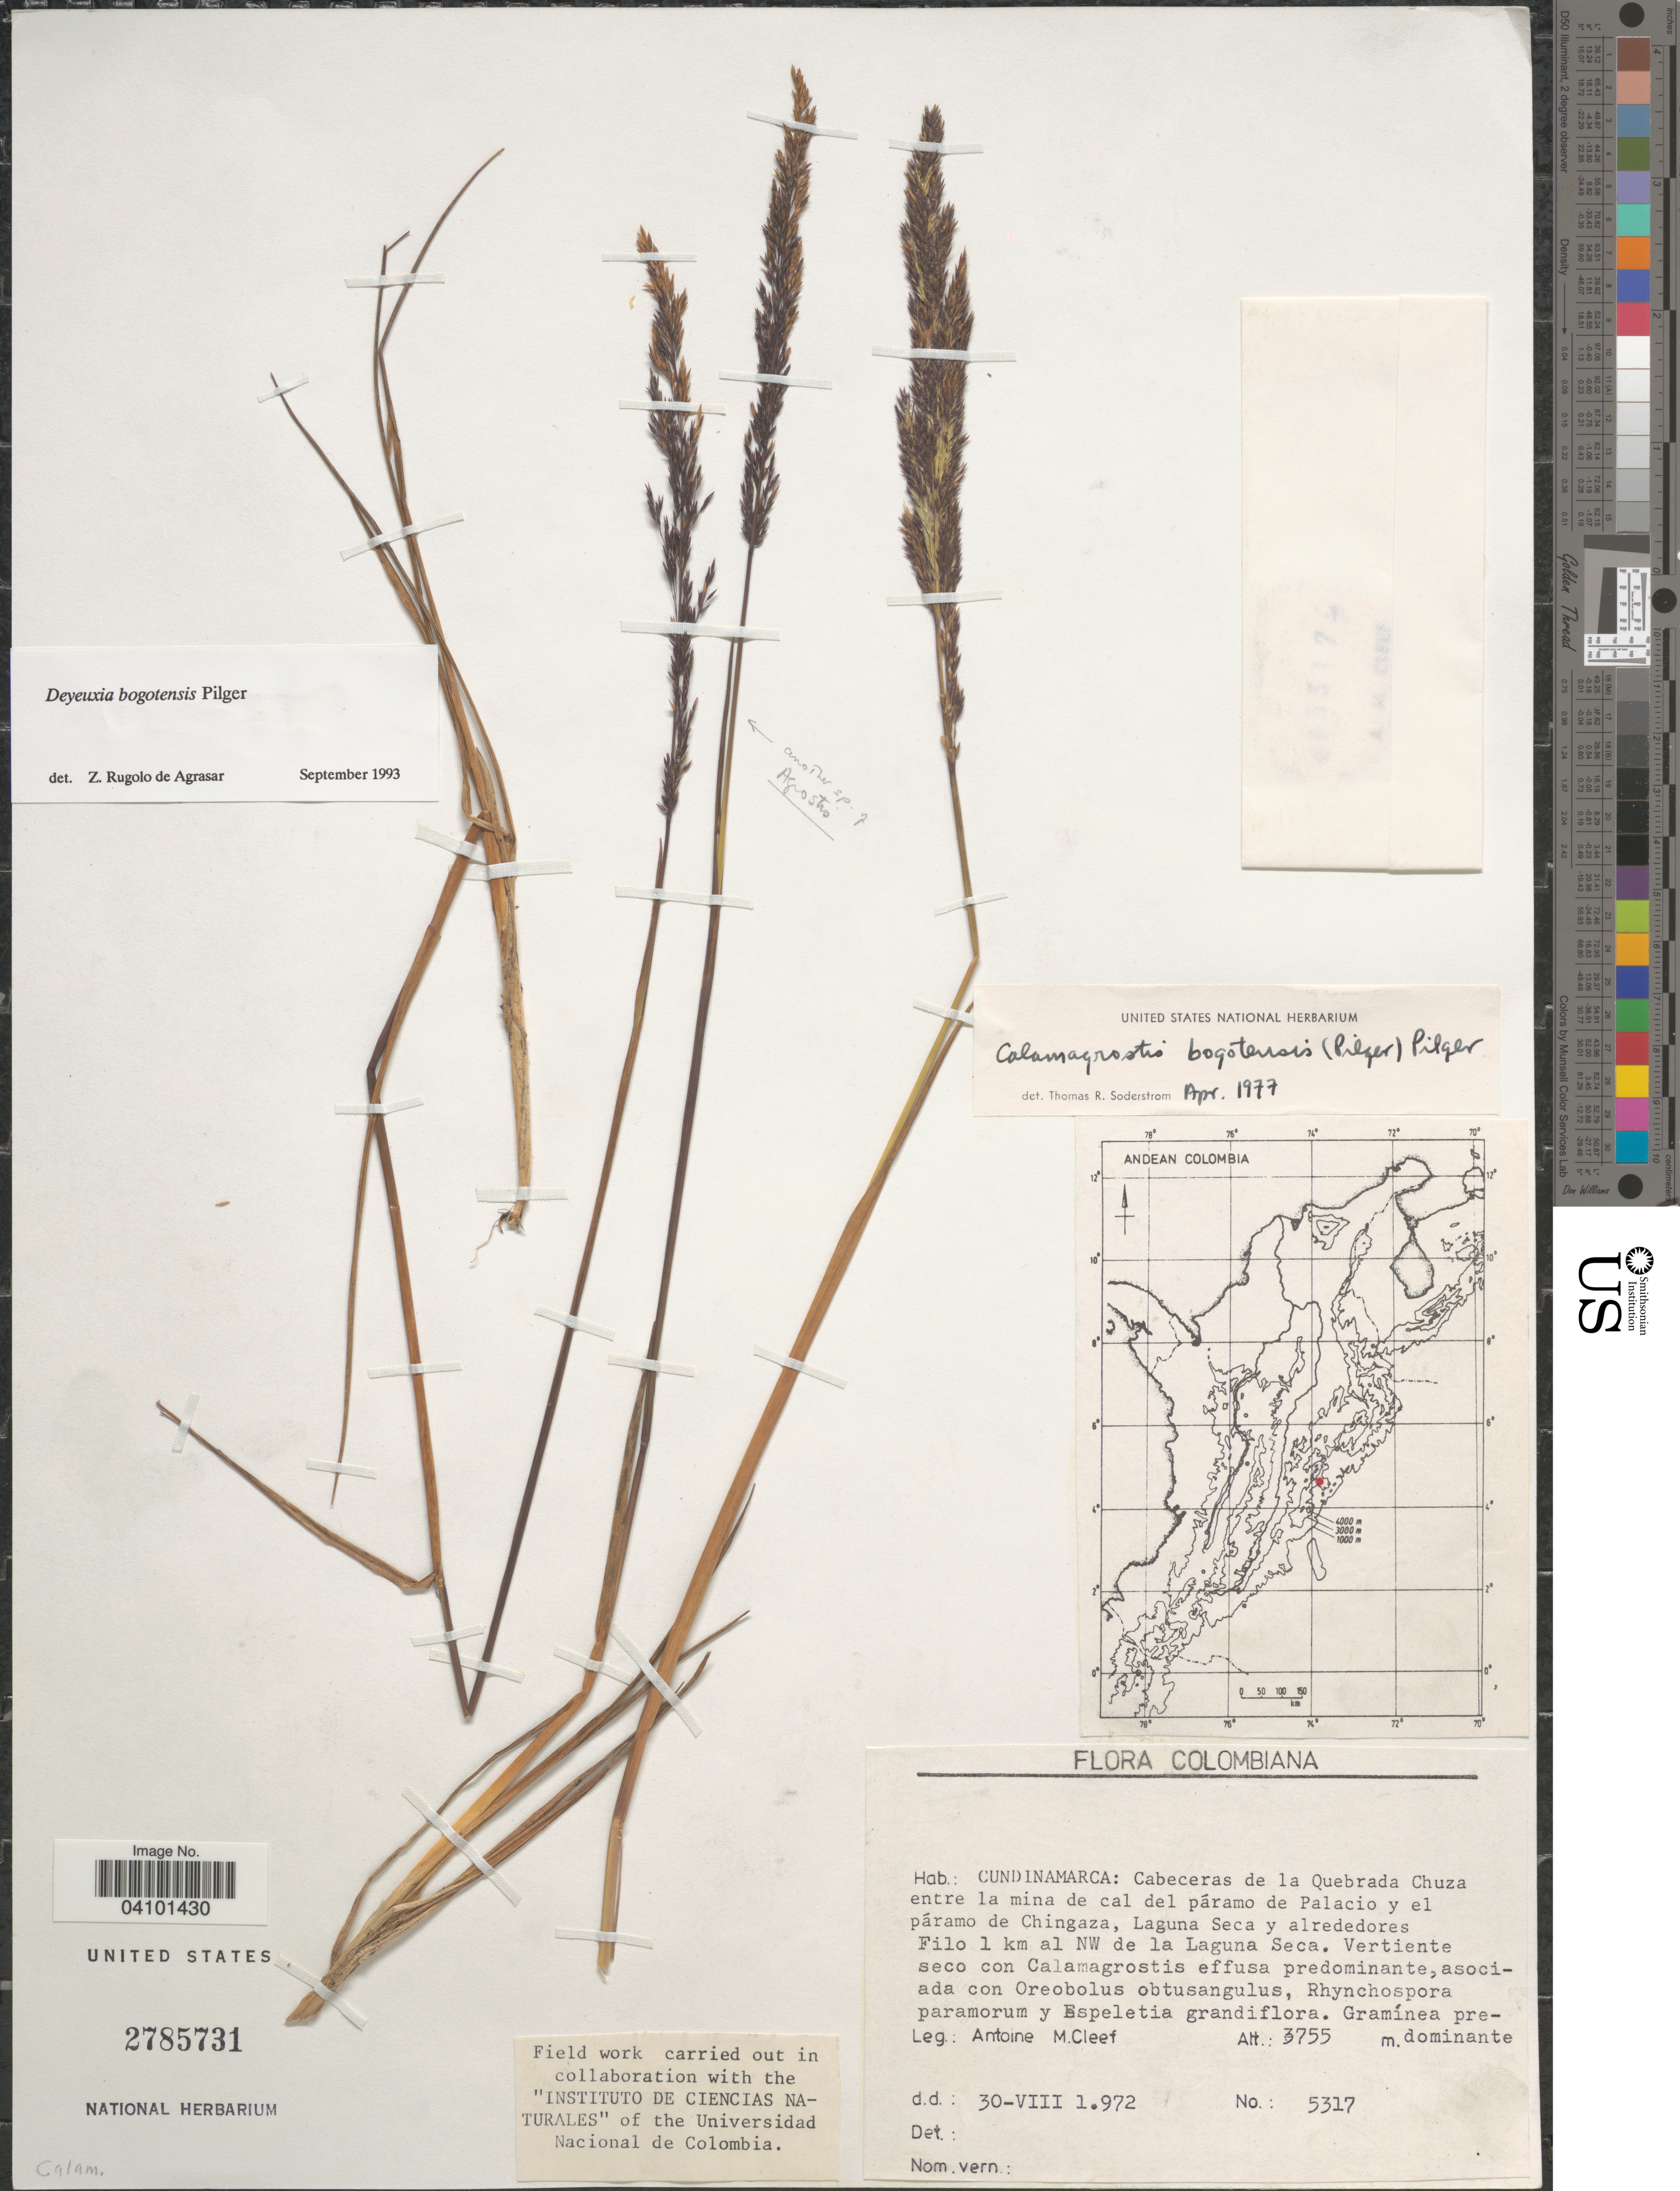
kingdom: Plantae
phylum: Tracheophyta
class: Liliopsida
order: Poales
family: Poaceae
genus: Calamagrostis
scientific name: Calamagrostis bogotensis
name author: (Pilg.) Pilg.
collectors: A. M. Cleef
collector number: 5317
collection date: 1972-08-30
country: Colombia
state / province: Cundinamarca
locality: Cabeceras de la Quebrada Chuza entre la mina de cal del páramo de Palacio y el páramo de Chingaza, Laguna Seca y alrededores Filo 1 km al NW de la Laguna Seca.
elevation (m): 3755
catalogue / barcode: US 2785731